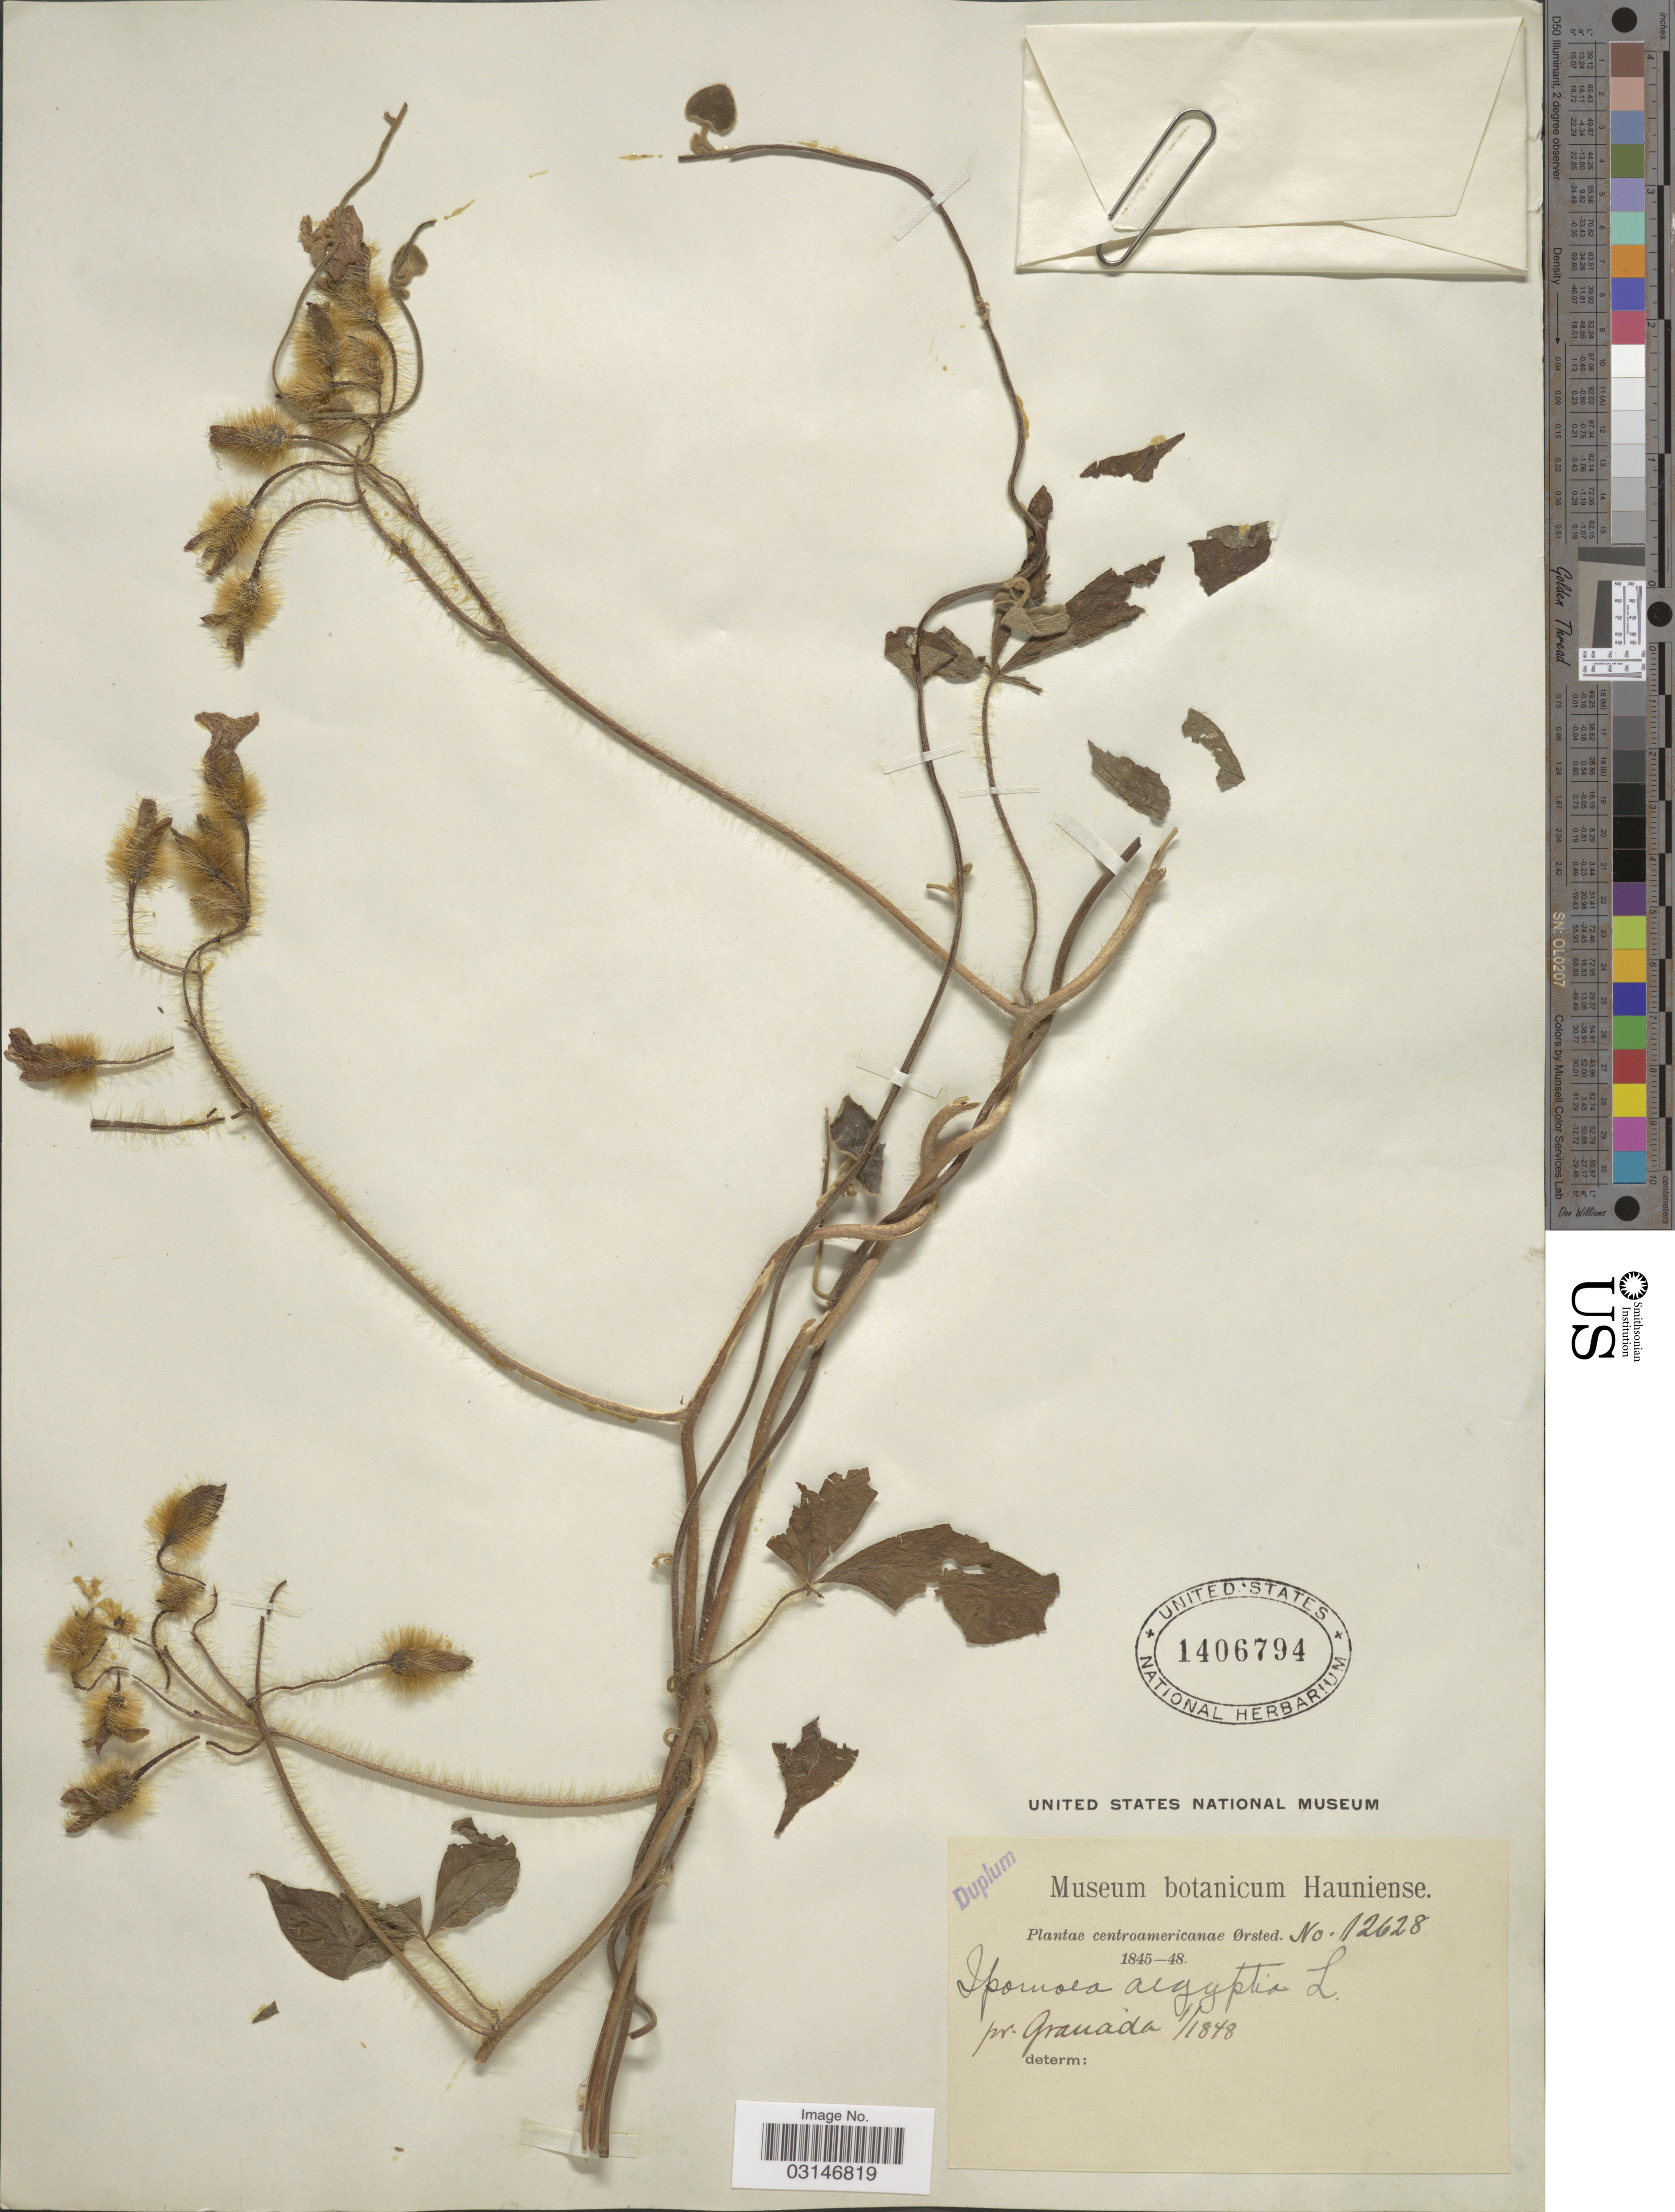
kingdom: Plantae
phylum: Tracheophyta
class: Magnoliopsida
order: Solanales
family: Convolvulaceae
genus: Distimake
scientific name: Distimake aegyptius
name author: (L.) A. R. Simões & Staples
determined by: Strong, Mark T., (BOT), Smithsonian Institution - National Museum of Natural History (UNITED STATES)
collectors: Ørsted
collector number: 12628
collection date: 1848-01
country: Nicaragua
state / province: Granada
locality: Pr. Granada.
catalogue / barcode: US 1406794